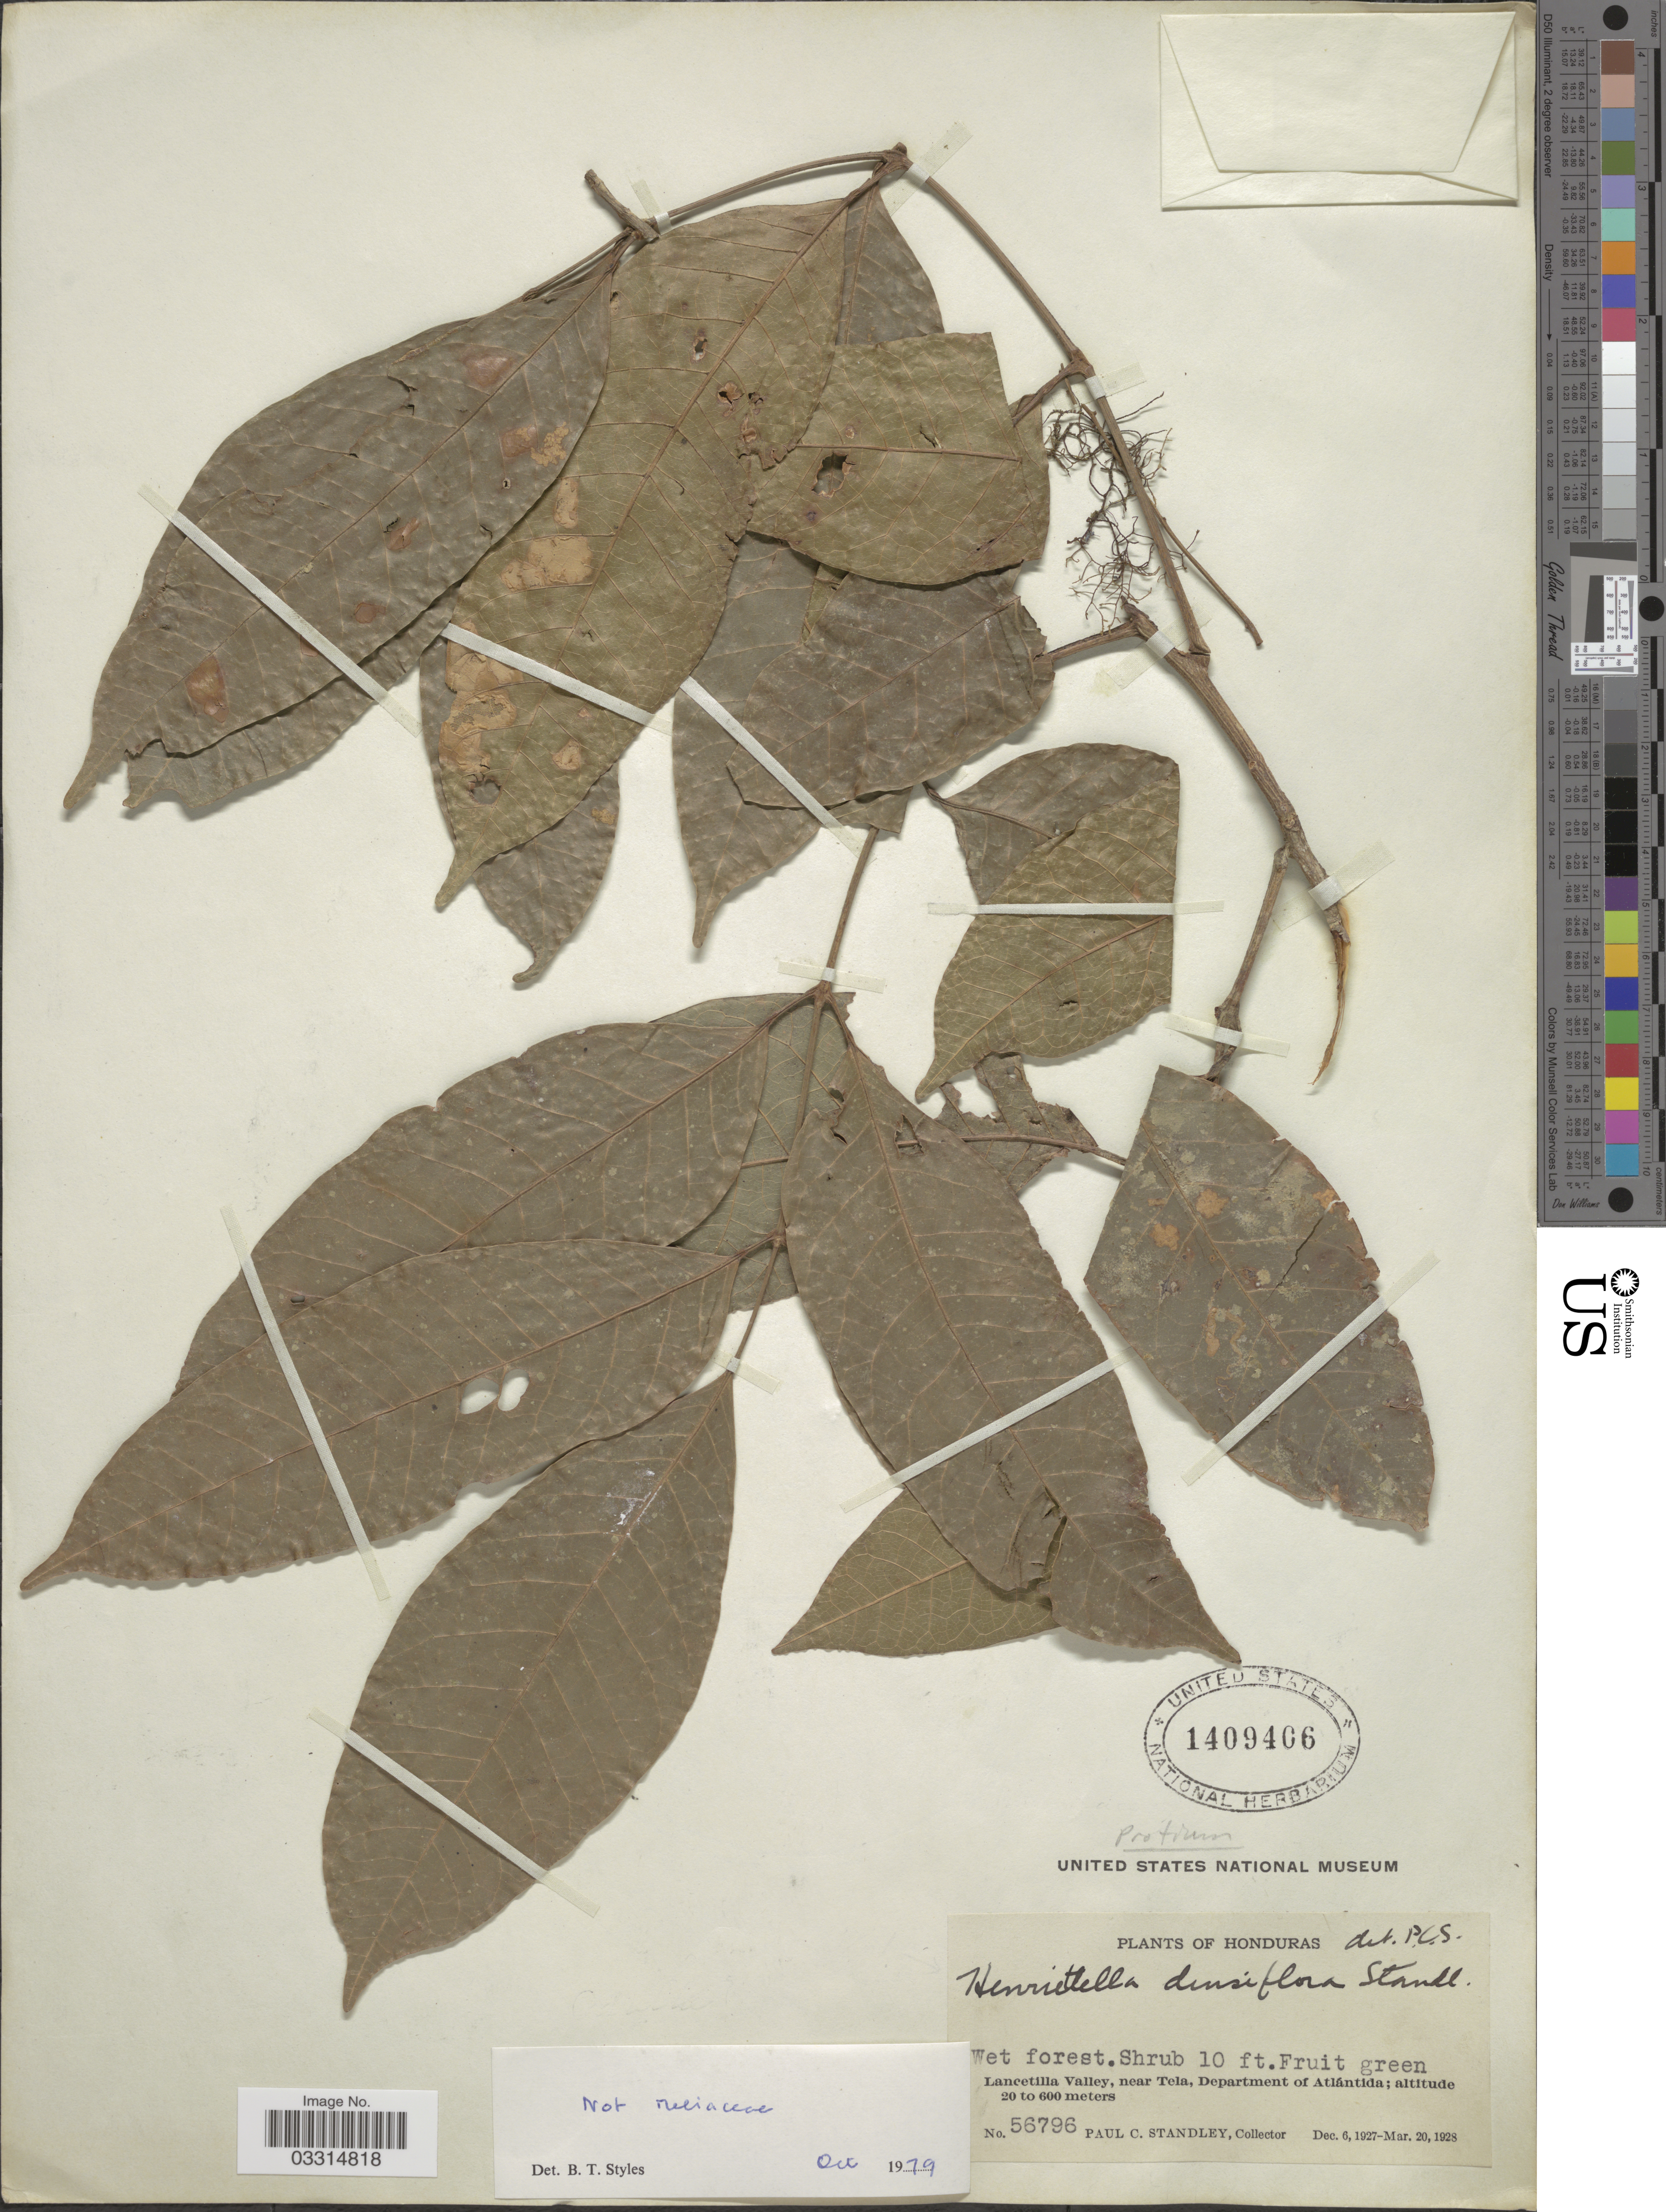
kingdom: Plantae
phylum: Tracheophyta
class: Magnoliopsida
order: Sapindales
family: Burseraceae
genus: Protium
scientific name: Protium sp.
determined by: Strong, Mark T., (BOT), Smithsonian Institution - National Museum of Natural History (UNITED STATES)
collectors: P. C. Standley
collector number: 56796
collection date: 1927-12-06/1928-03-20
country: Honduras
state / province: Atlántida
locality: Lancetilla Valley, near Tela, Department of Atlántida.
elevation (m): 20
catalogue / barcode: US 1409406